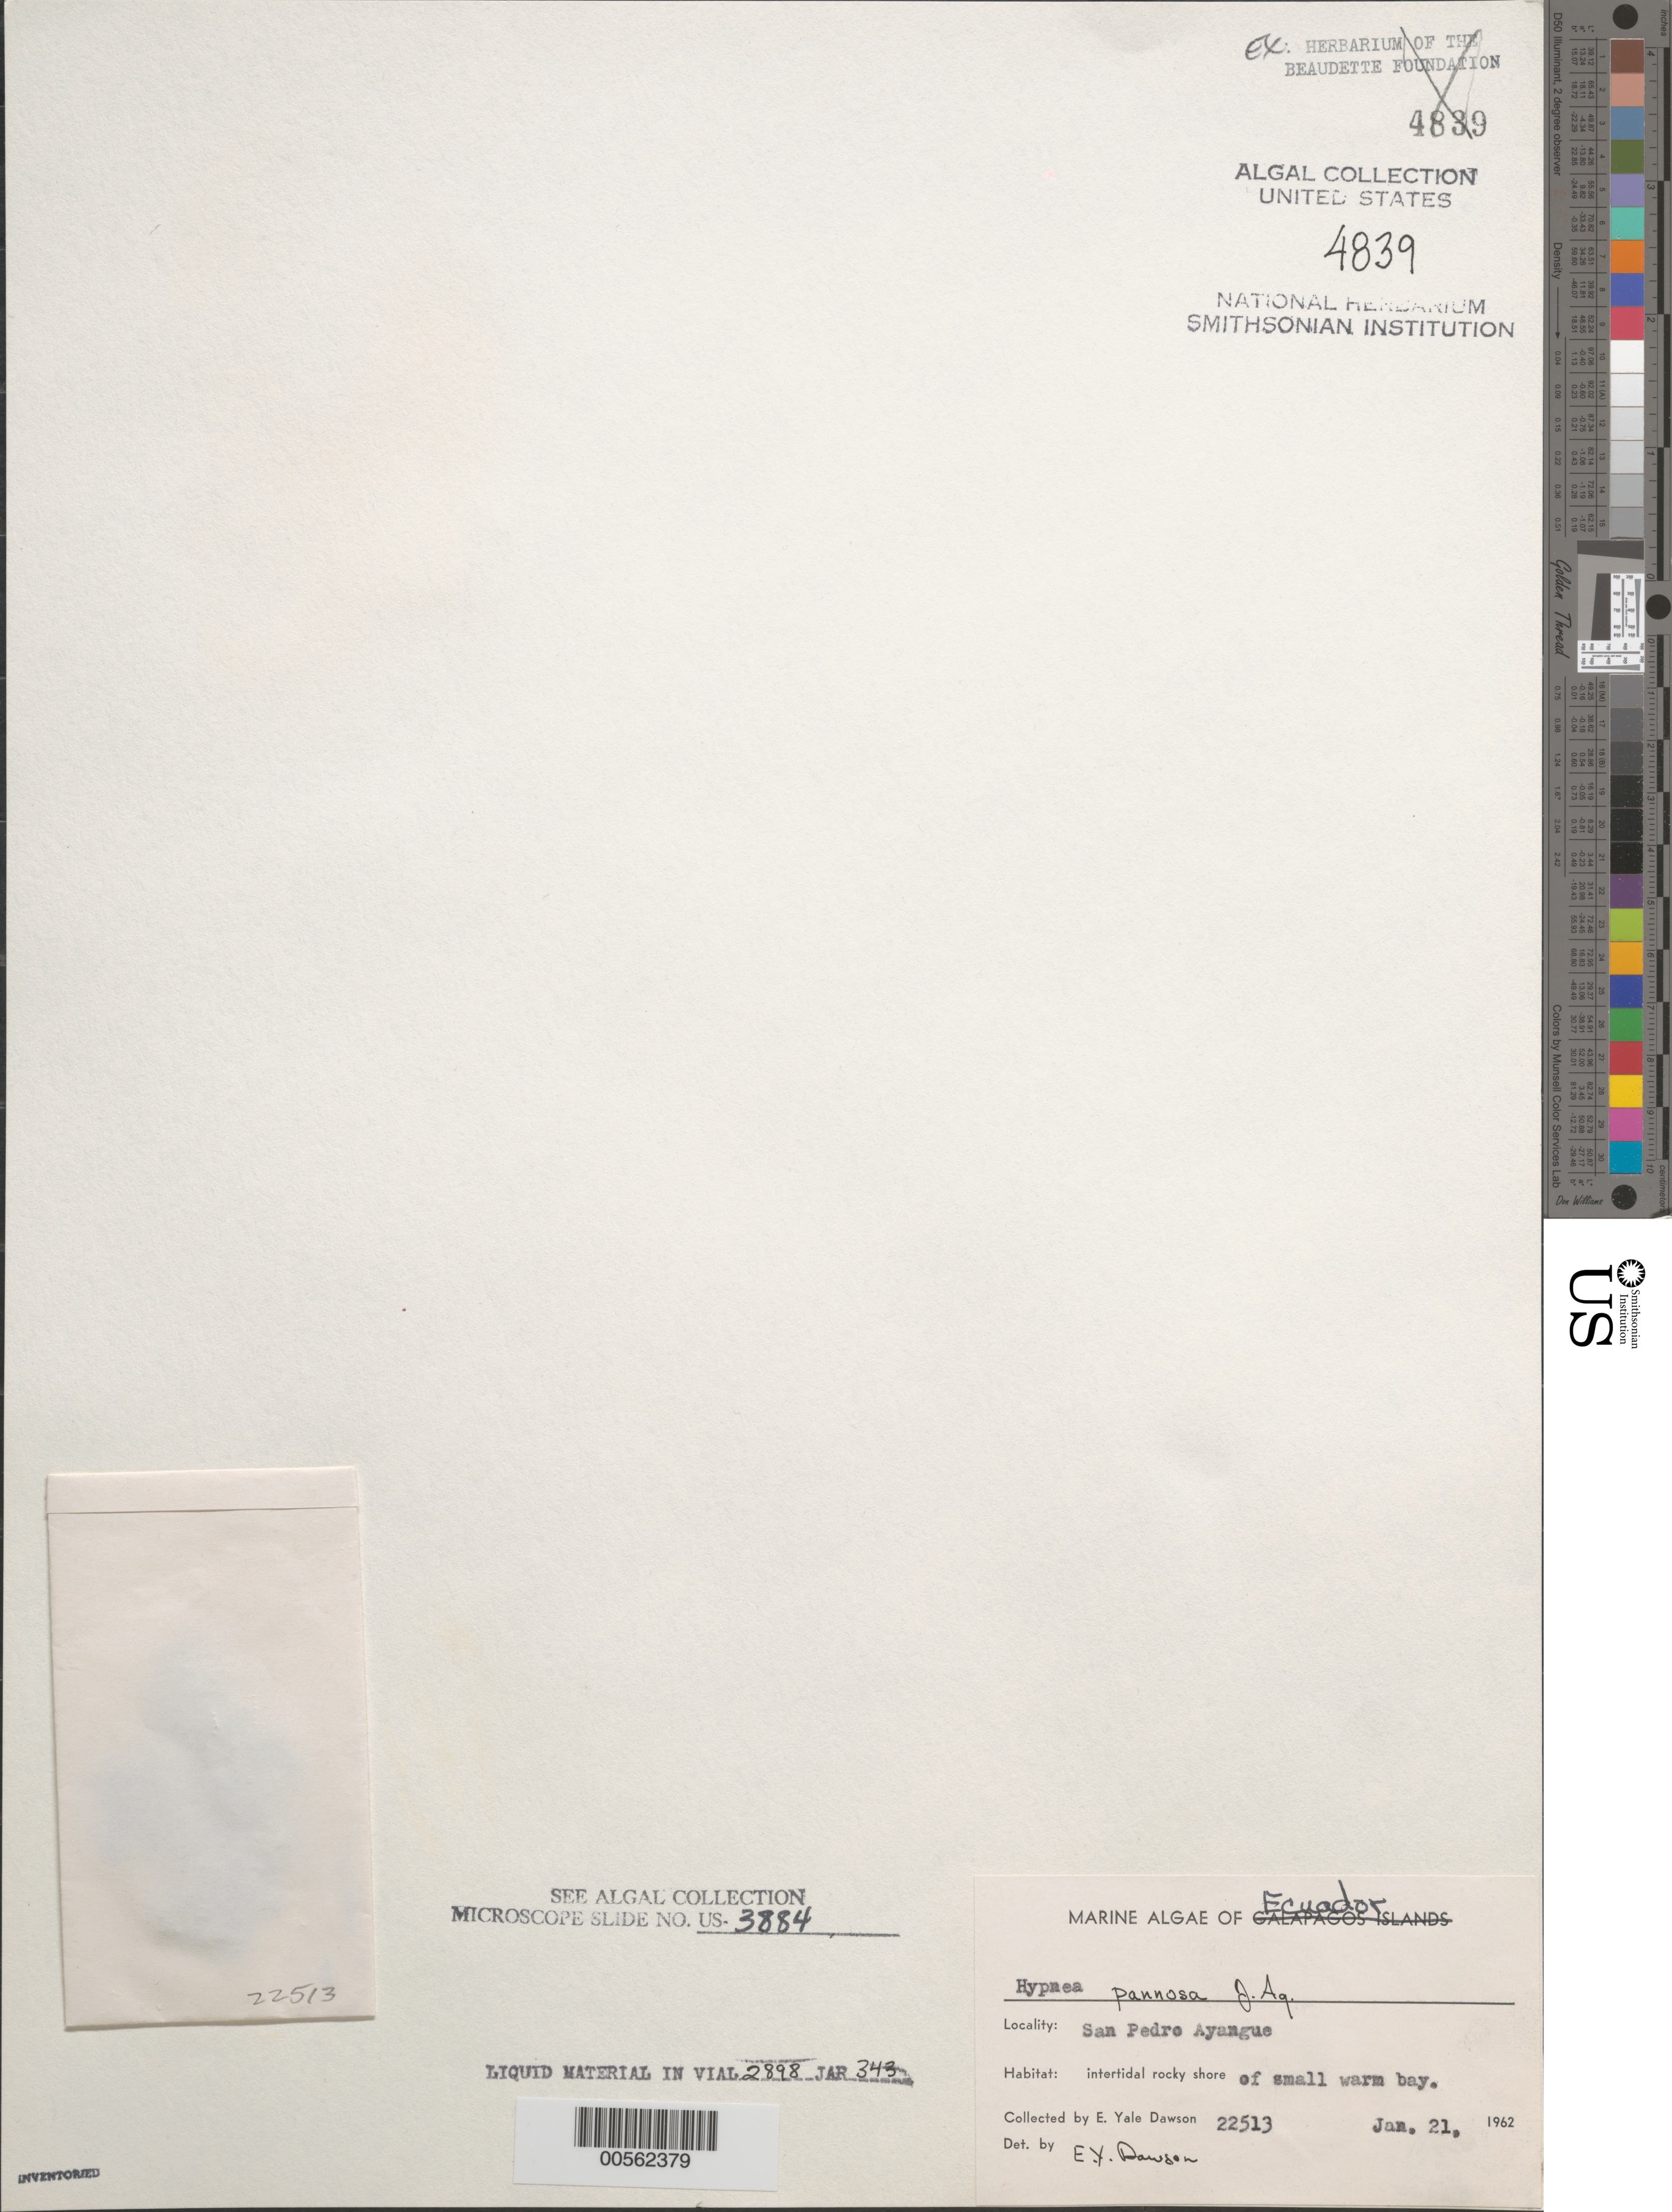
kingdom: Plantae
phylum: Rhodophyta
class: Florideophyceae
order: Gigartinales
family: Cystocloniaceae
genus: Hypnea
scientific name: Hypnea pannosa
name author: J. Agardh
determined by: Dawson, E. Y.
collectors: E. Y. Dawson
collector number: EYD 22513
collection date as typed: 21 Jan 1962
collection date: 1962-01-21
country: Ecuador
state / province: Guayas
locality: San Pedro, Ayangue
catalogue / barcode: US 4839